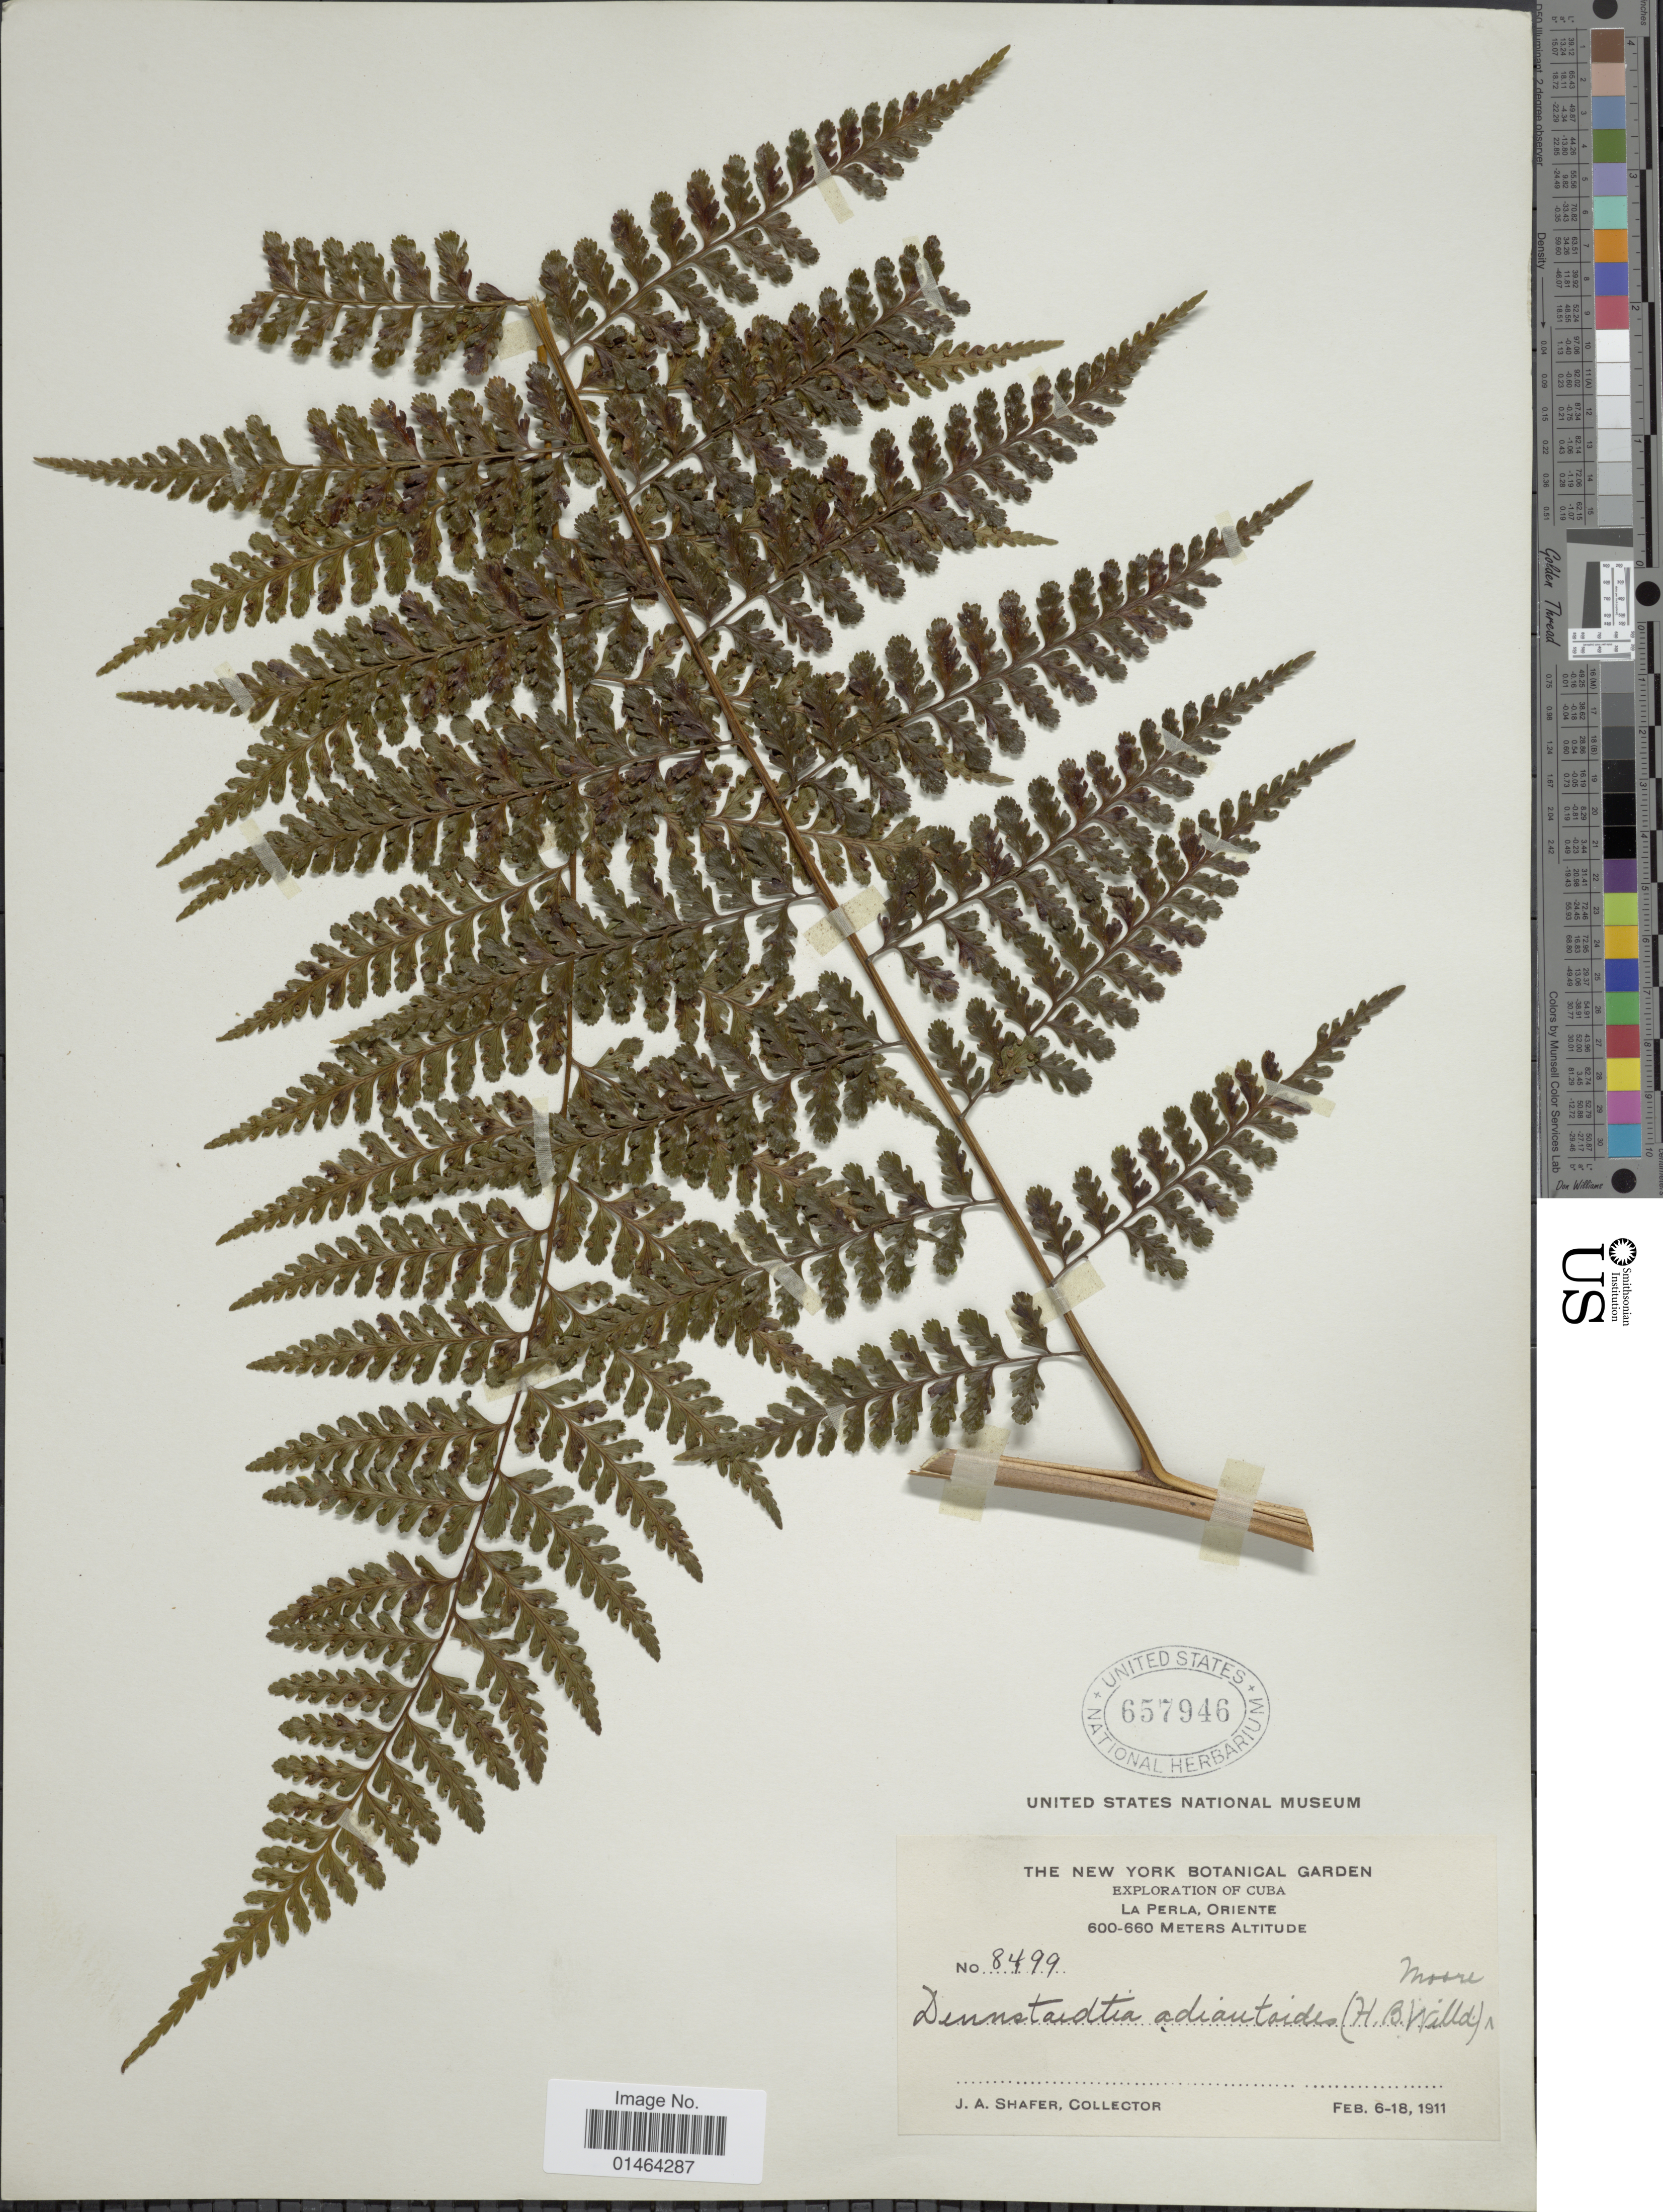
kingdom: Plantae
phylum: Tracheophyta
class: Polypodiopsida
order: Polypodiales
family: Dennstaedtiaceae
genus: Dennstaedtia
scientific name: Dennstaedtia bipinnata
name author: (Cav.) Maxon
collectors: J. A. Shafer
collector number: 8499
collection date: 1911-02-06/1911-02-18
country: Cuba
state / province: Oriente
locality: La Perla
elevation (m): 600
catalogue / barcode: US 657946